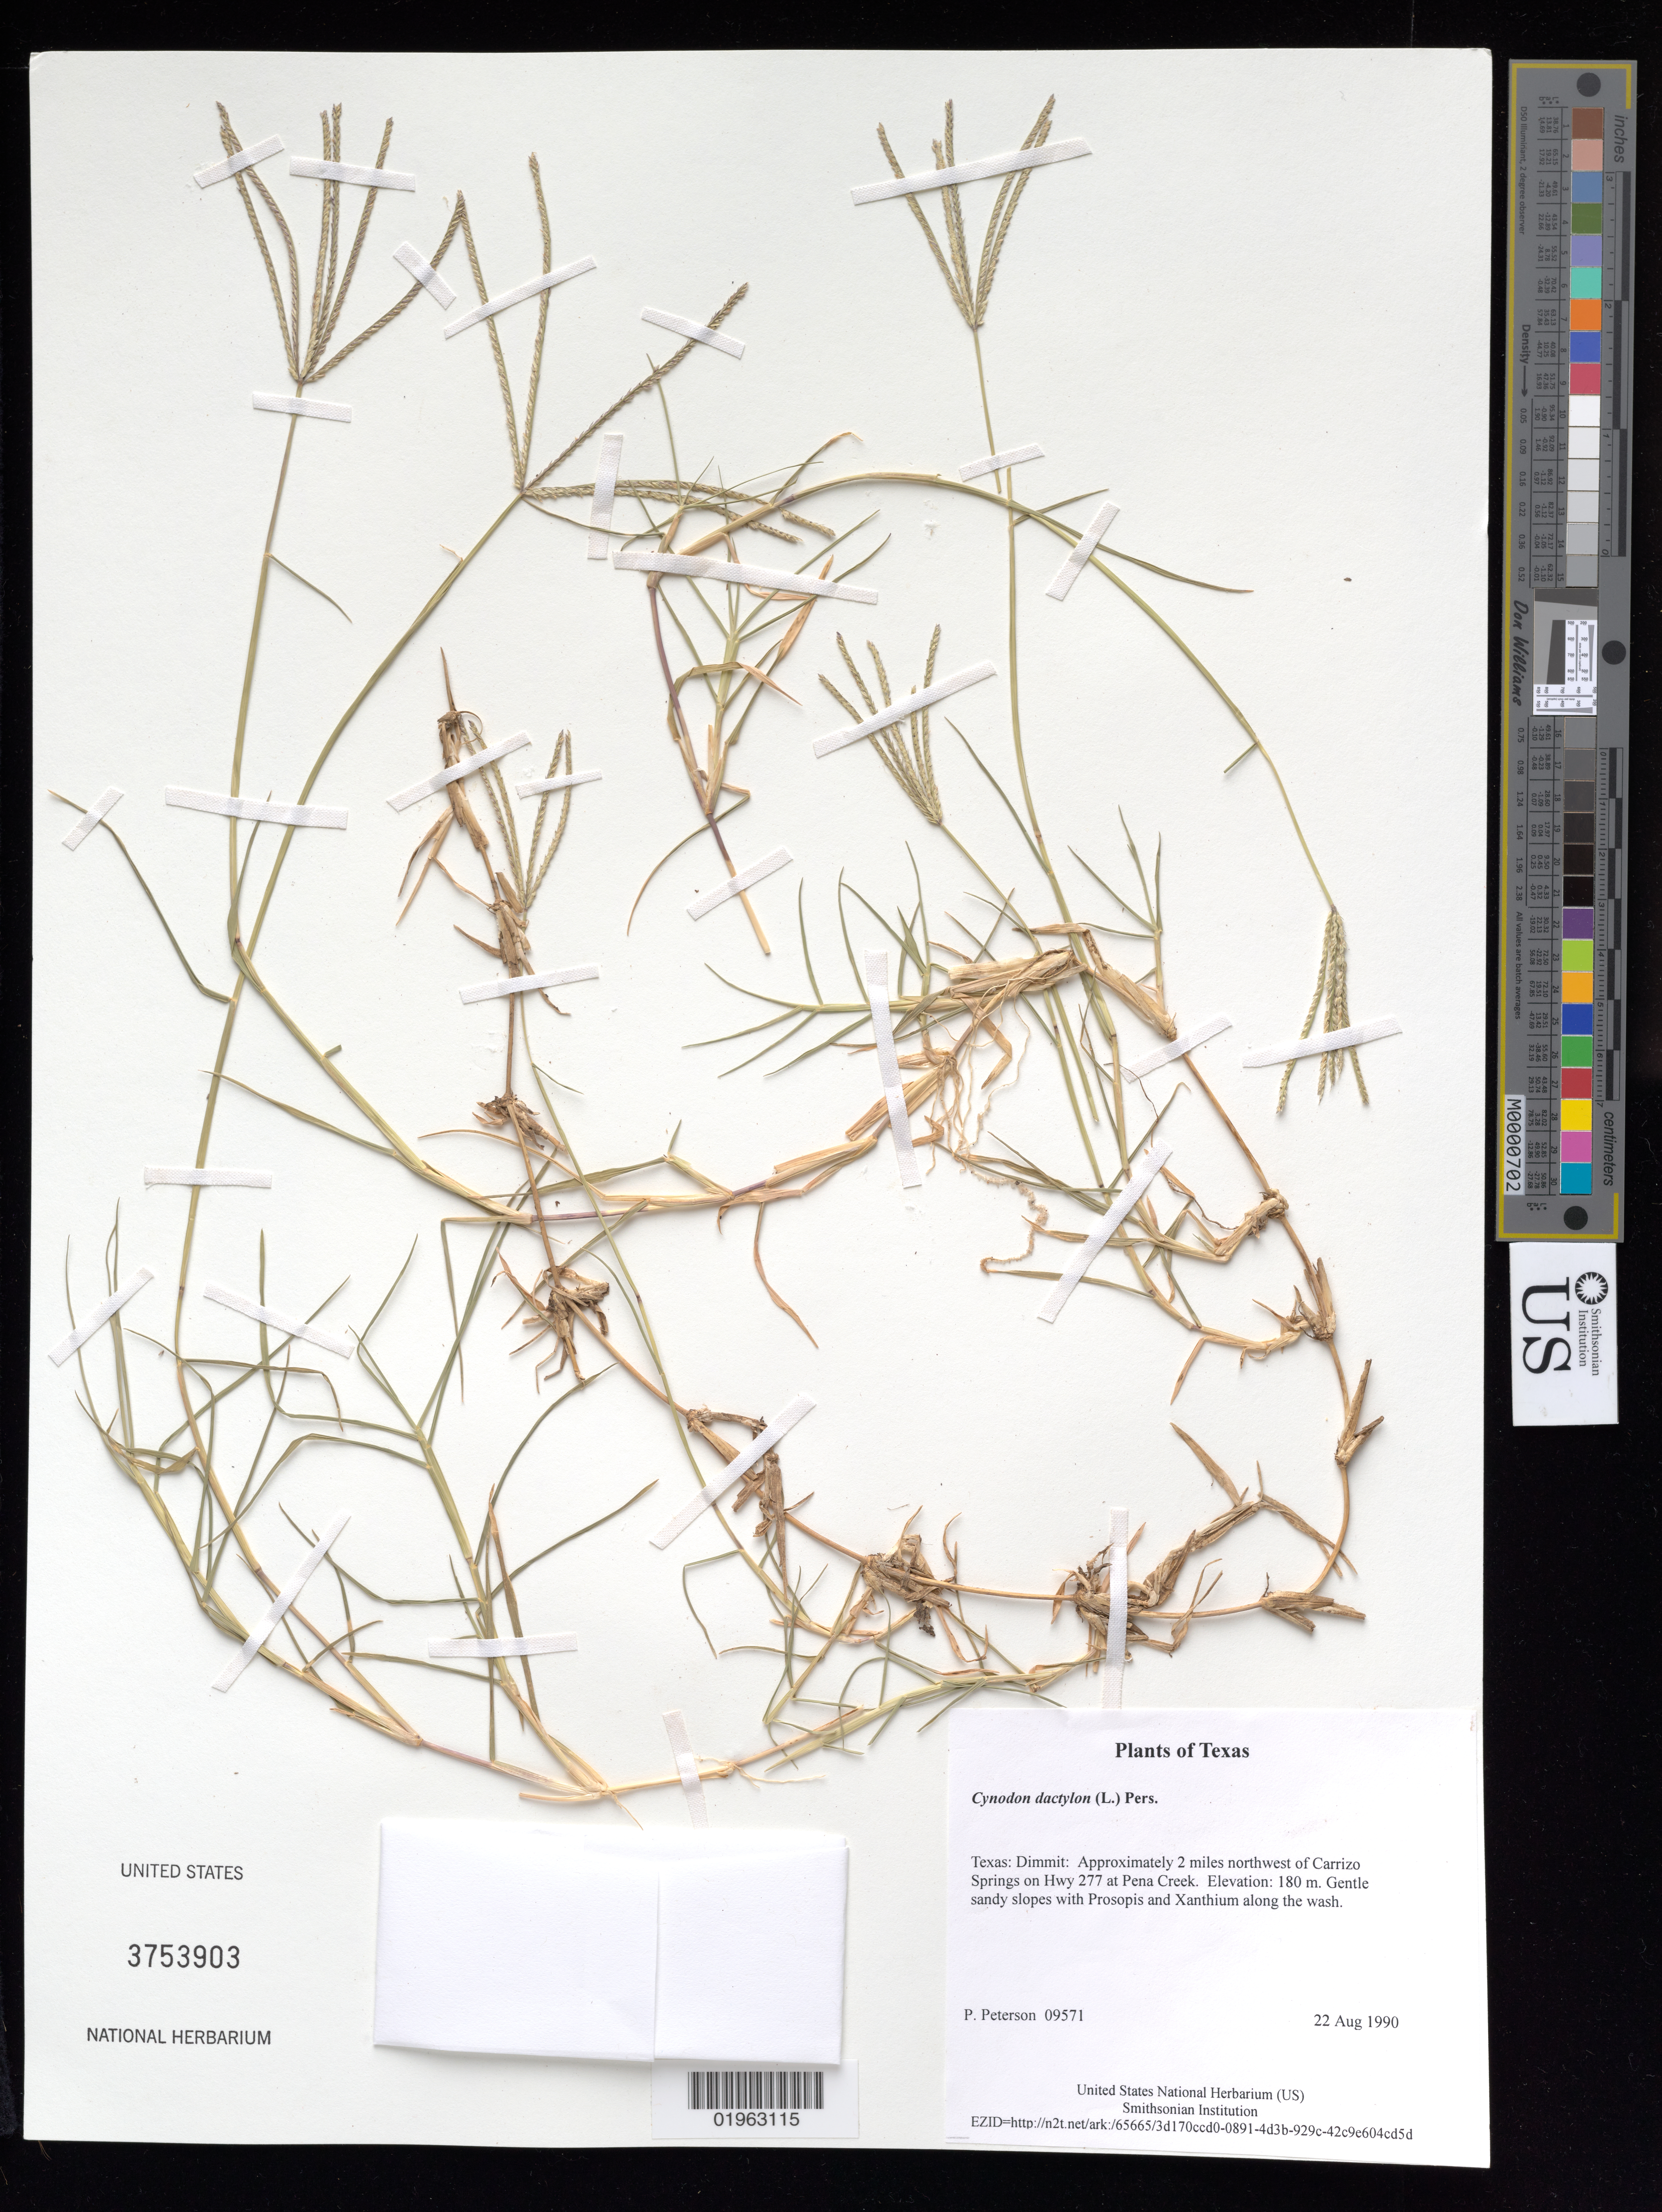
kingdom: Plantae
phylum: Tracheophyta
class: Liliopsida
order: Poales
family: Poaceae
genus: Cynodon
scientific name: Cynodon dactylon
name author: (L.) Pers.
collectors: P. M. Peterson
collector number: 09571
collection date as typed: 22 Aug 1990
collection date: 1990-08-22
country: United States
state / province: Texas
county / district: Dimmit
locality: Approximately 2 miles northwest of Carrizo Springs on Hwy 277 at Pena Creek.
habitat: Gentle sandy slopes with Prosopis and Xanthium along the wash.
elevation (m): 180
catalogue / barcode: US 3753903